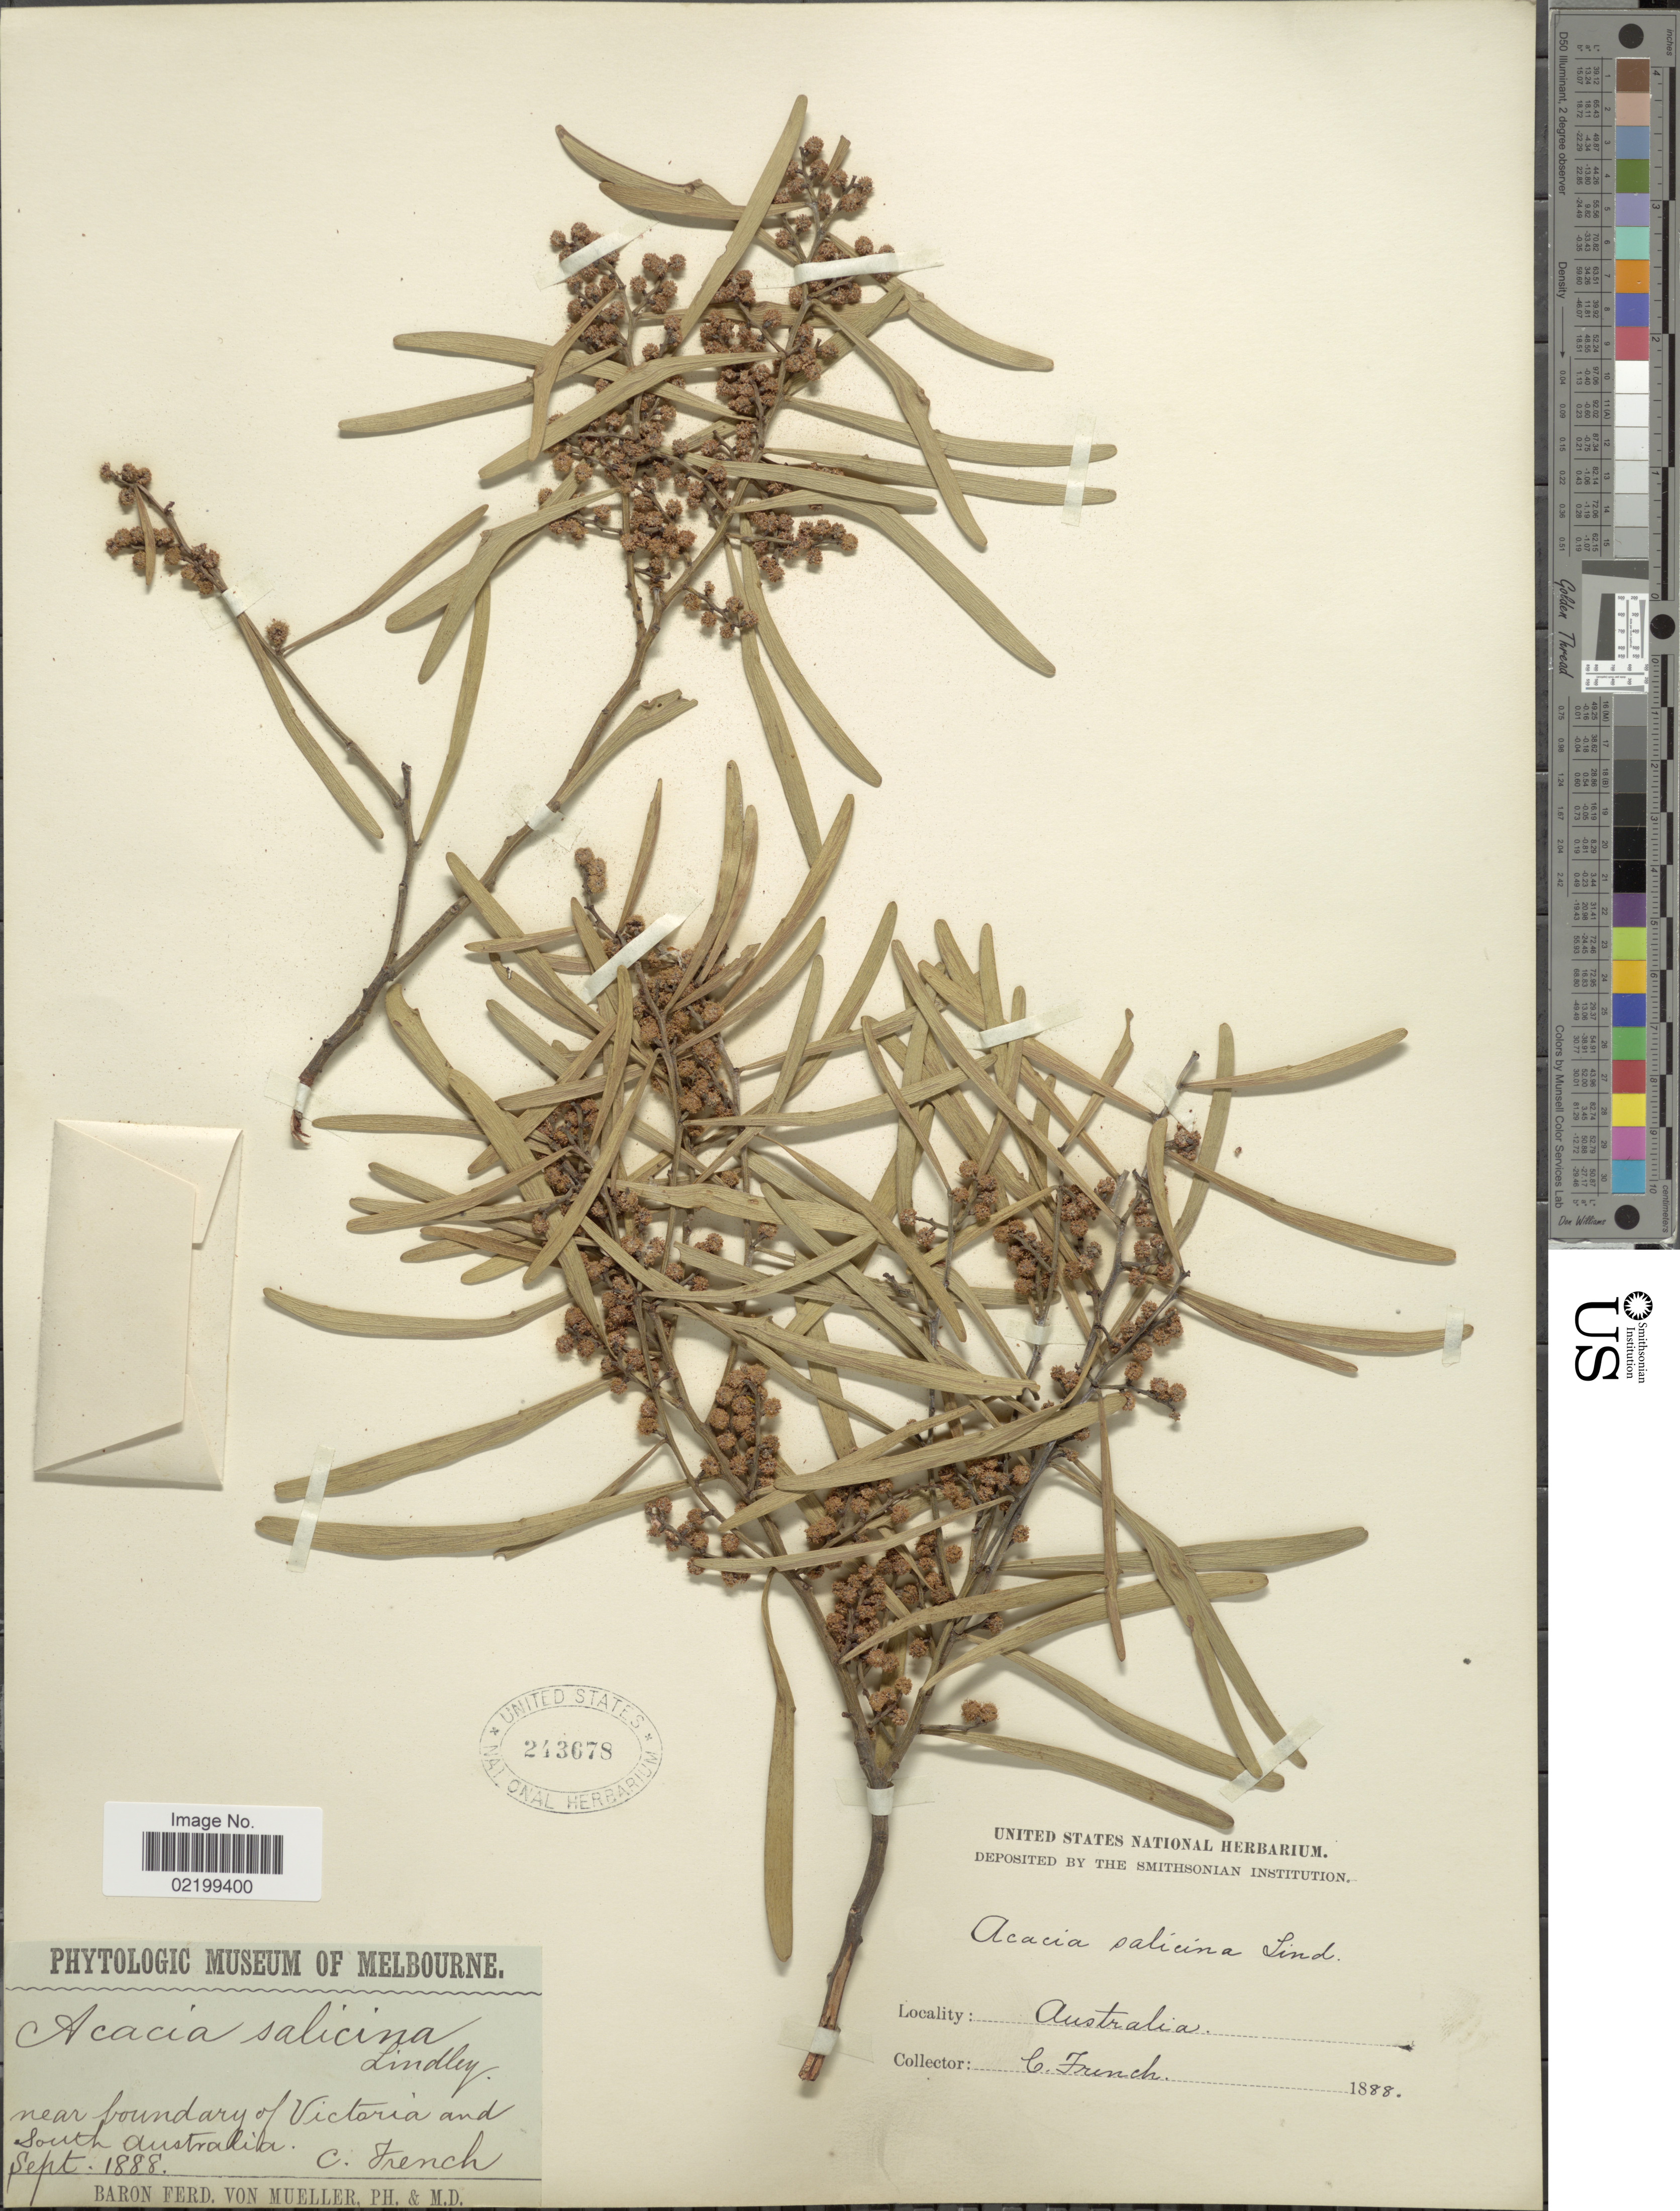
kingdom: Plantae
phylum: Tracheophyta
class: Magnoliopsida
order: Fabales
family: Fabaceae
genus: Acacia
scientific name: Acacia salicina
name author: Lindl.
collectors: C. French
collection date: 1888-09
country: Australia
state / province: South Australia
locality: Near boundary of Victoria and South Australia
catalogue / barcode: US 243678